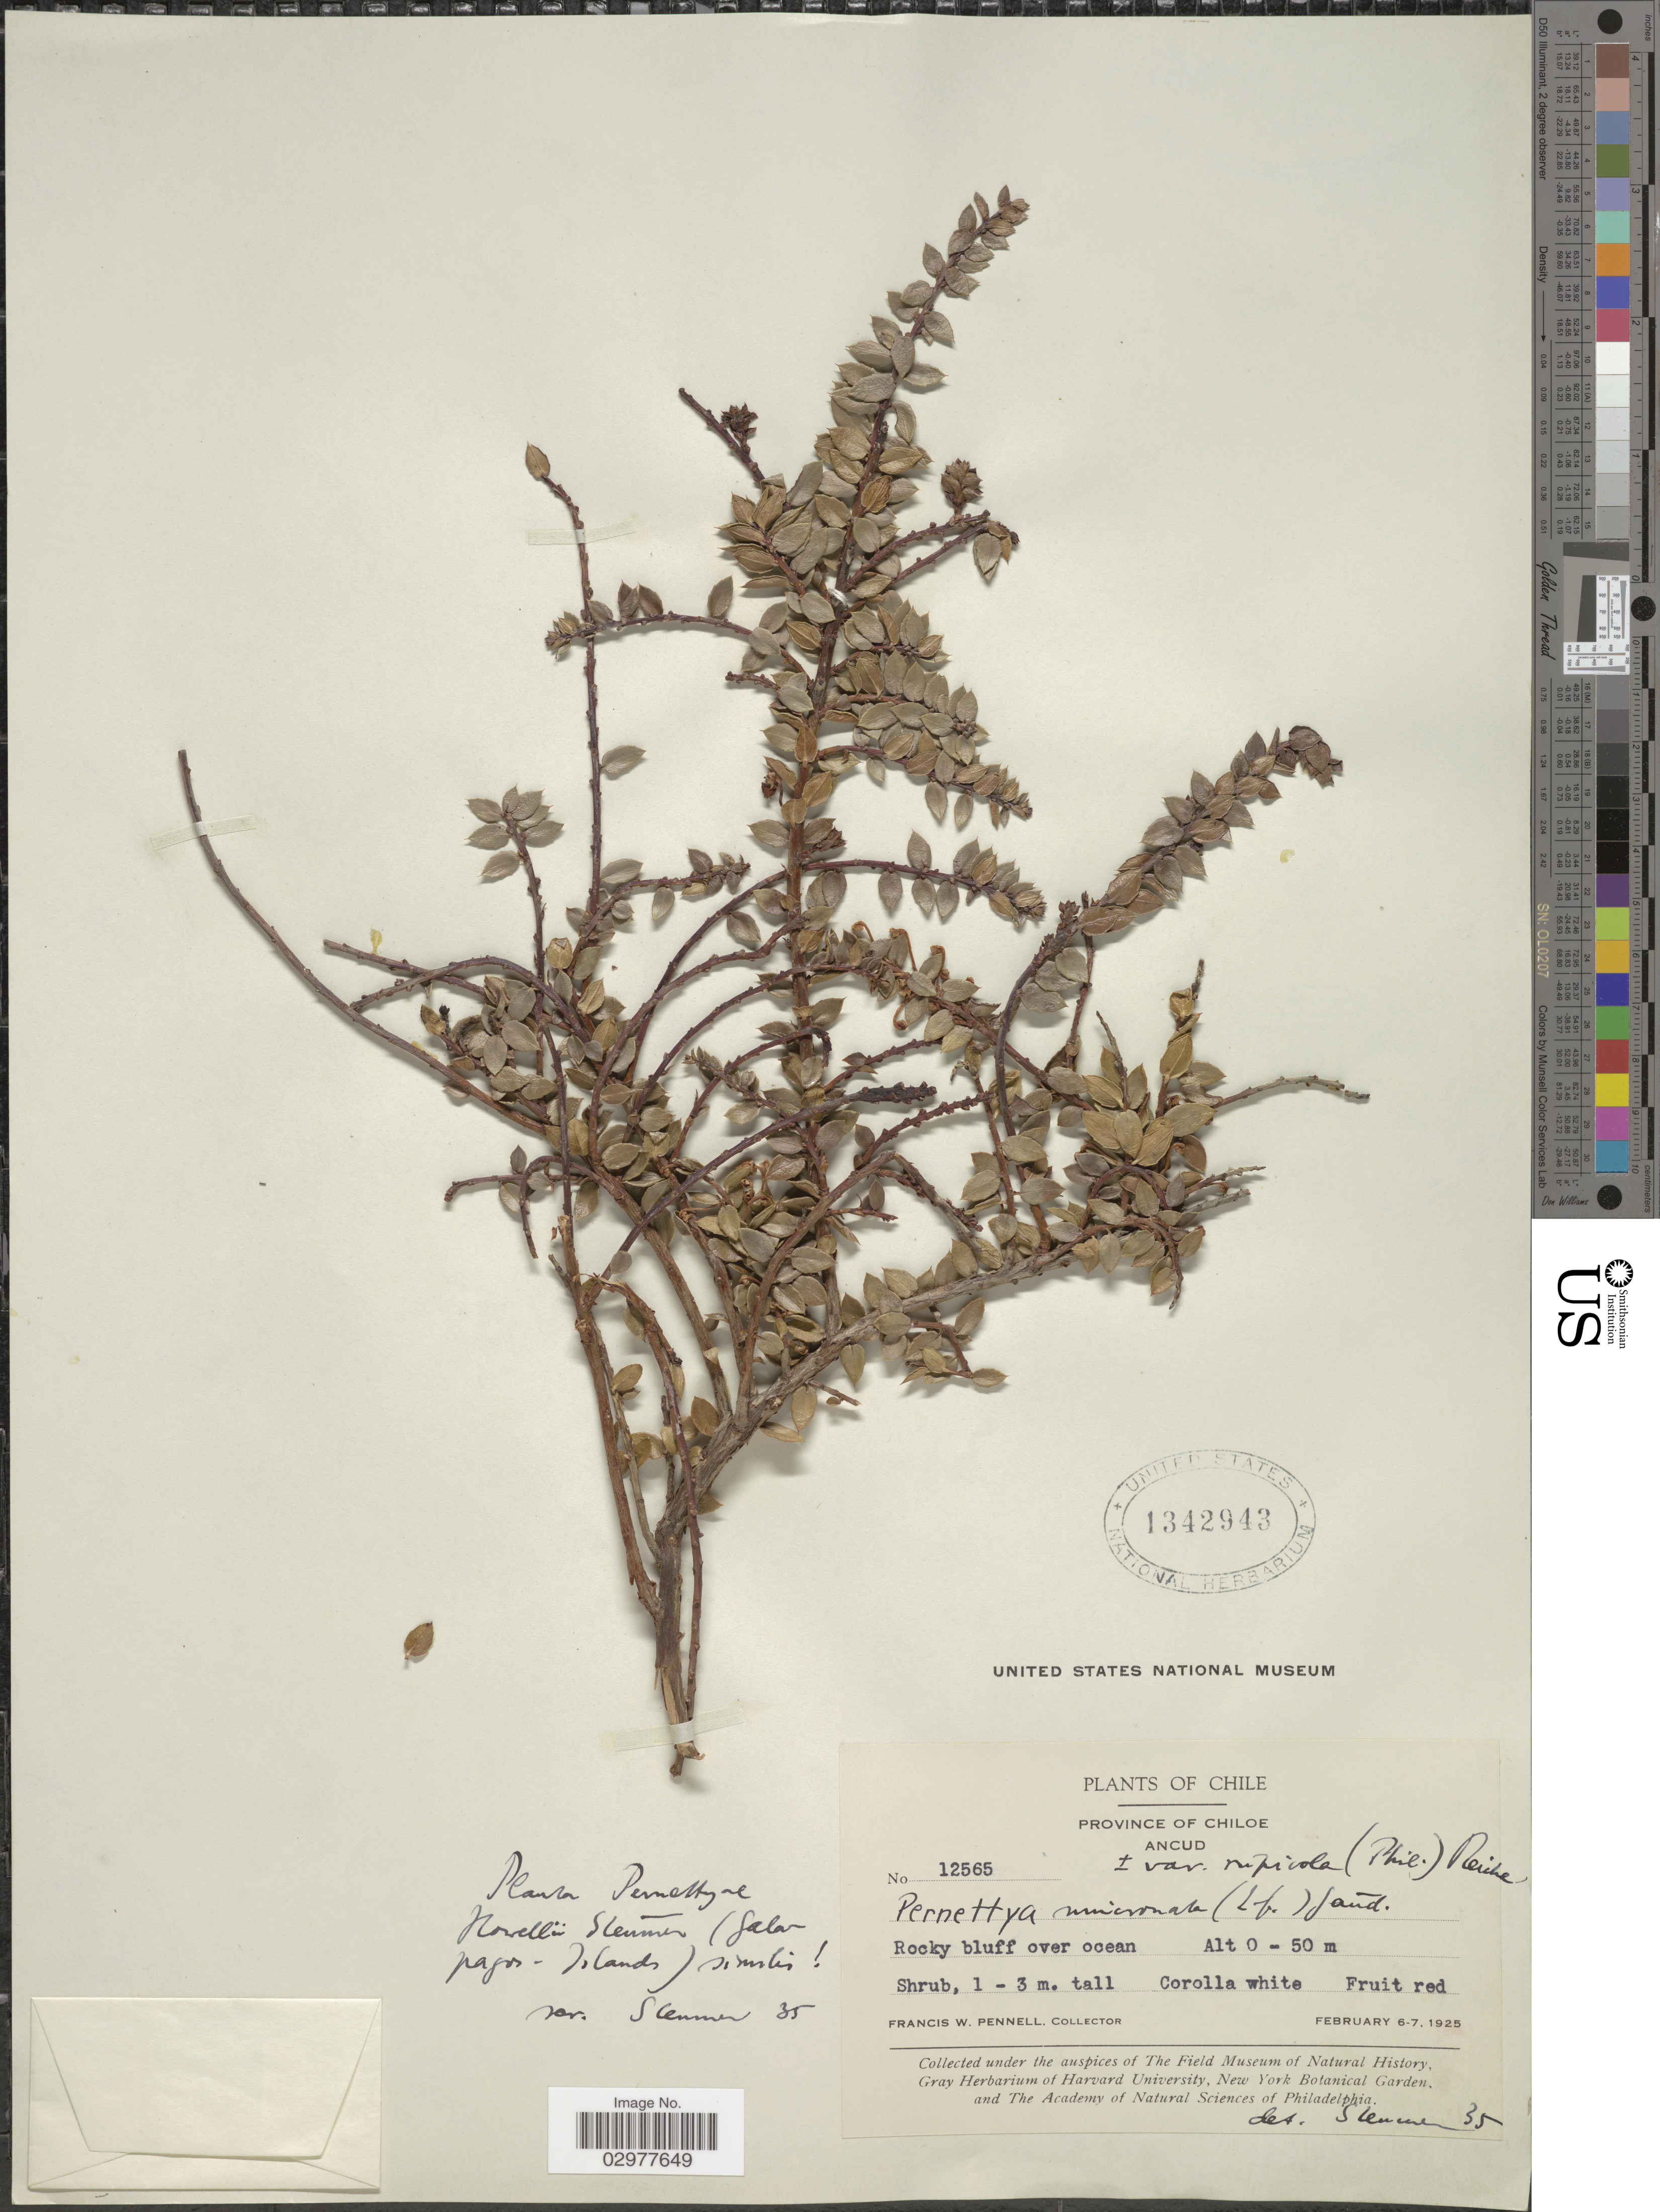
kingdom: Plantae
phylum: Tracheophyta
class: Magnoliopsida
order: Ericales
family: Ericaceae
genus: Pernettya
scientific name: Pernettya mucronata var. rupicola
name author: (Phil.) Reiche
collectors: F. W. Pennell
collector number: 12565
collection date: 1925-02-06/1925-02-07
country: Chile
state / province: Arica y Parinacota (XV)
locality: Province of Chiloe, Ancud.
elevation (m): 0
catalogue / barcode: US 1342943